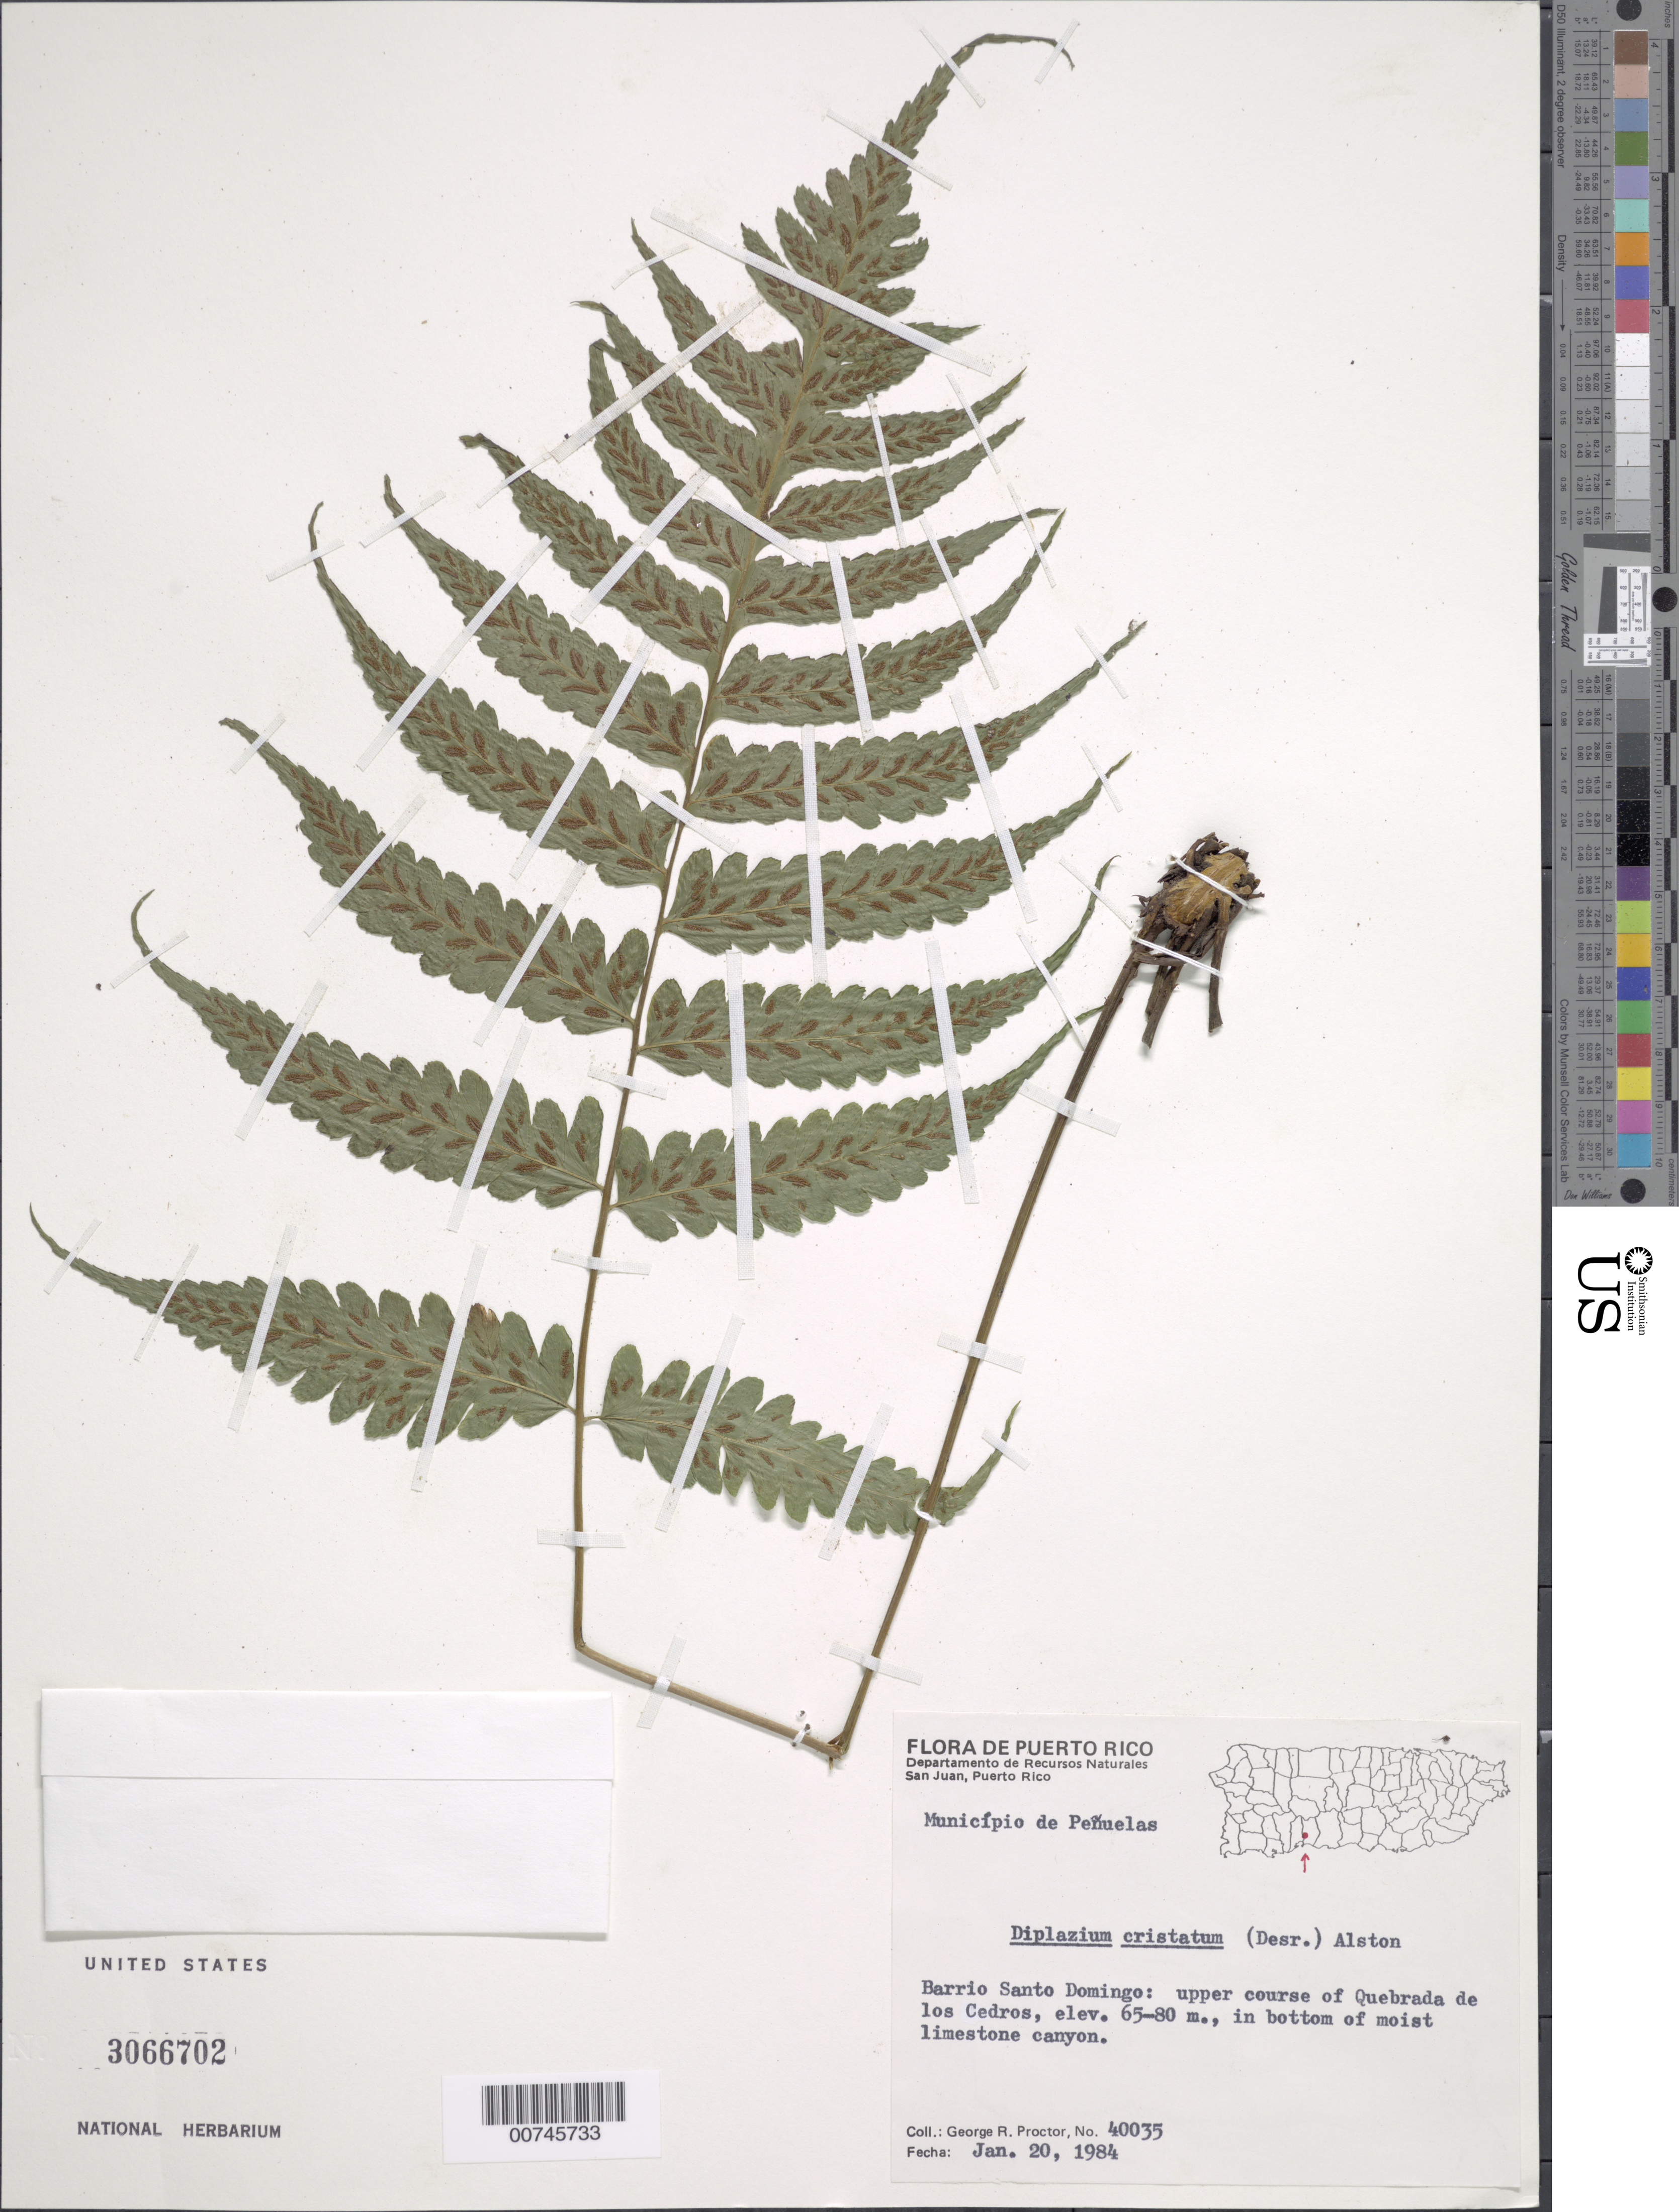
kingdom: Plantae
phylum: Tracheophyta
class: Polypodiopsida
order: Polypodiales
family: Athyriaceae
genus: Diplazium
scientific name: Diplazium cristatum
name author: (Desr.) Alston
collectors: G. R. Proctor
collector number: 40035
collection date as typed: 20 Jan 1984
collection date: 1984-01-20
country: Puerto Rico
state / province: Peñuelas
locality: Barrio Santo Domingo: upper course of Quebrada de Los Cedros, Municipio de Peñuelas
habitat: In bottom of moist limestone canyon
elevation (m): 65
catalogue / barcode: US 3066702